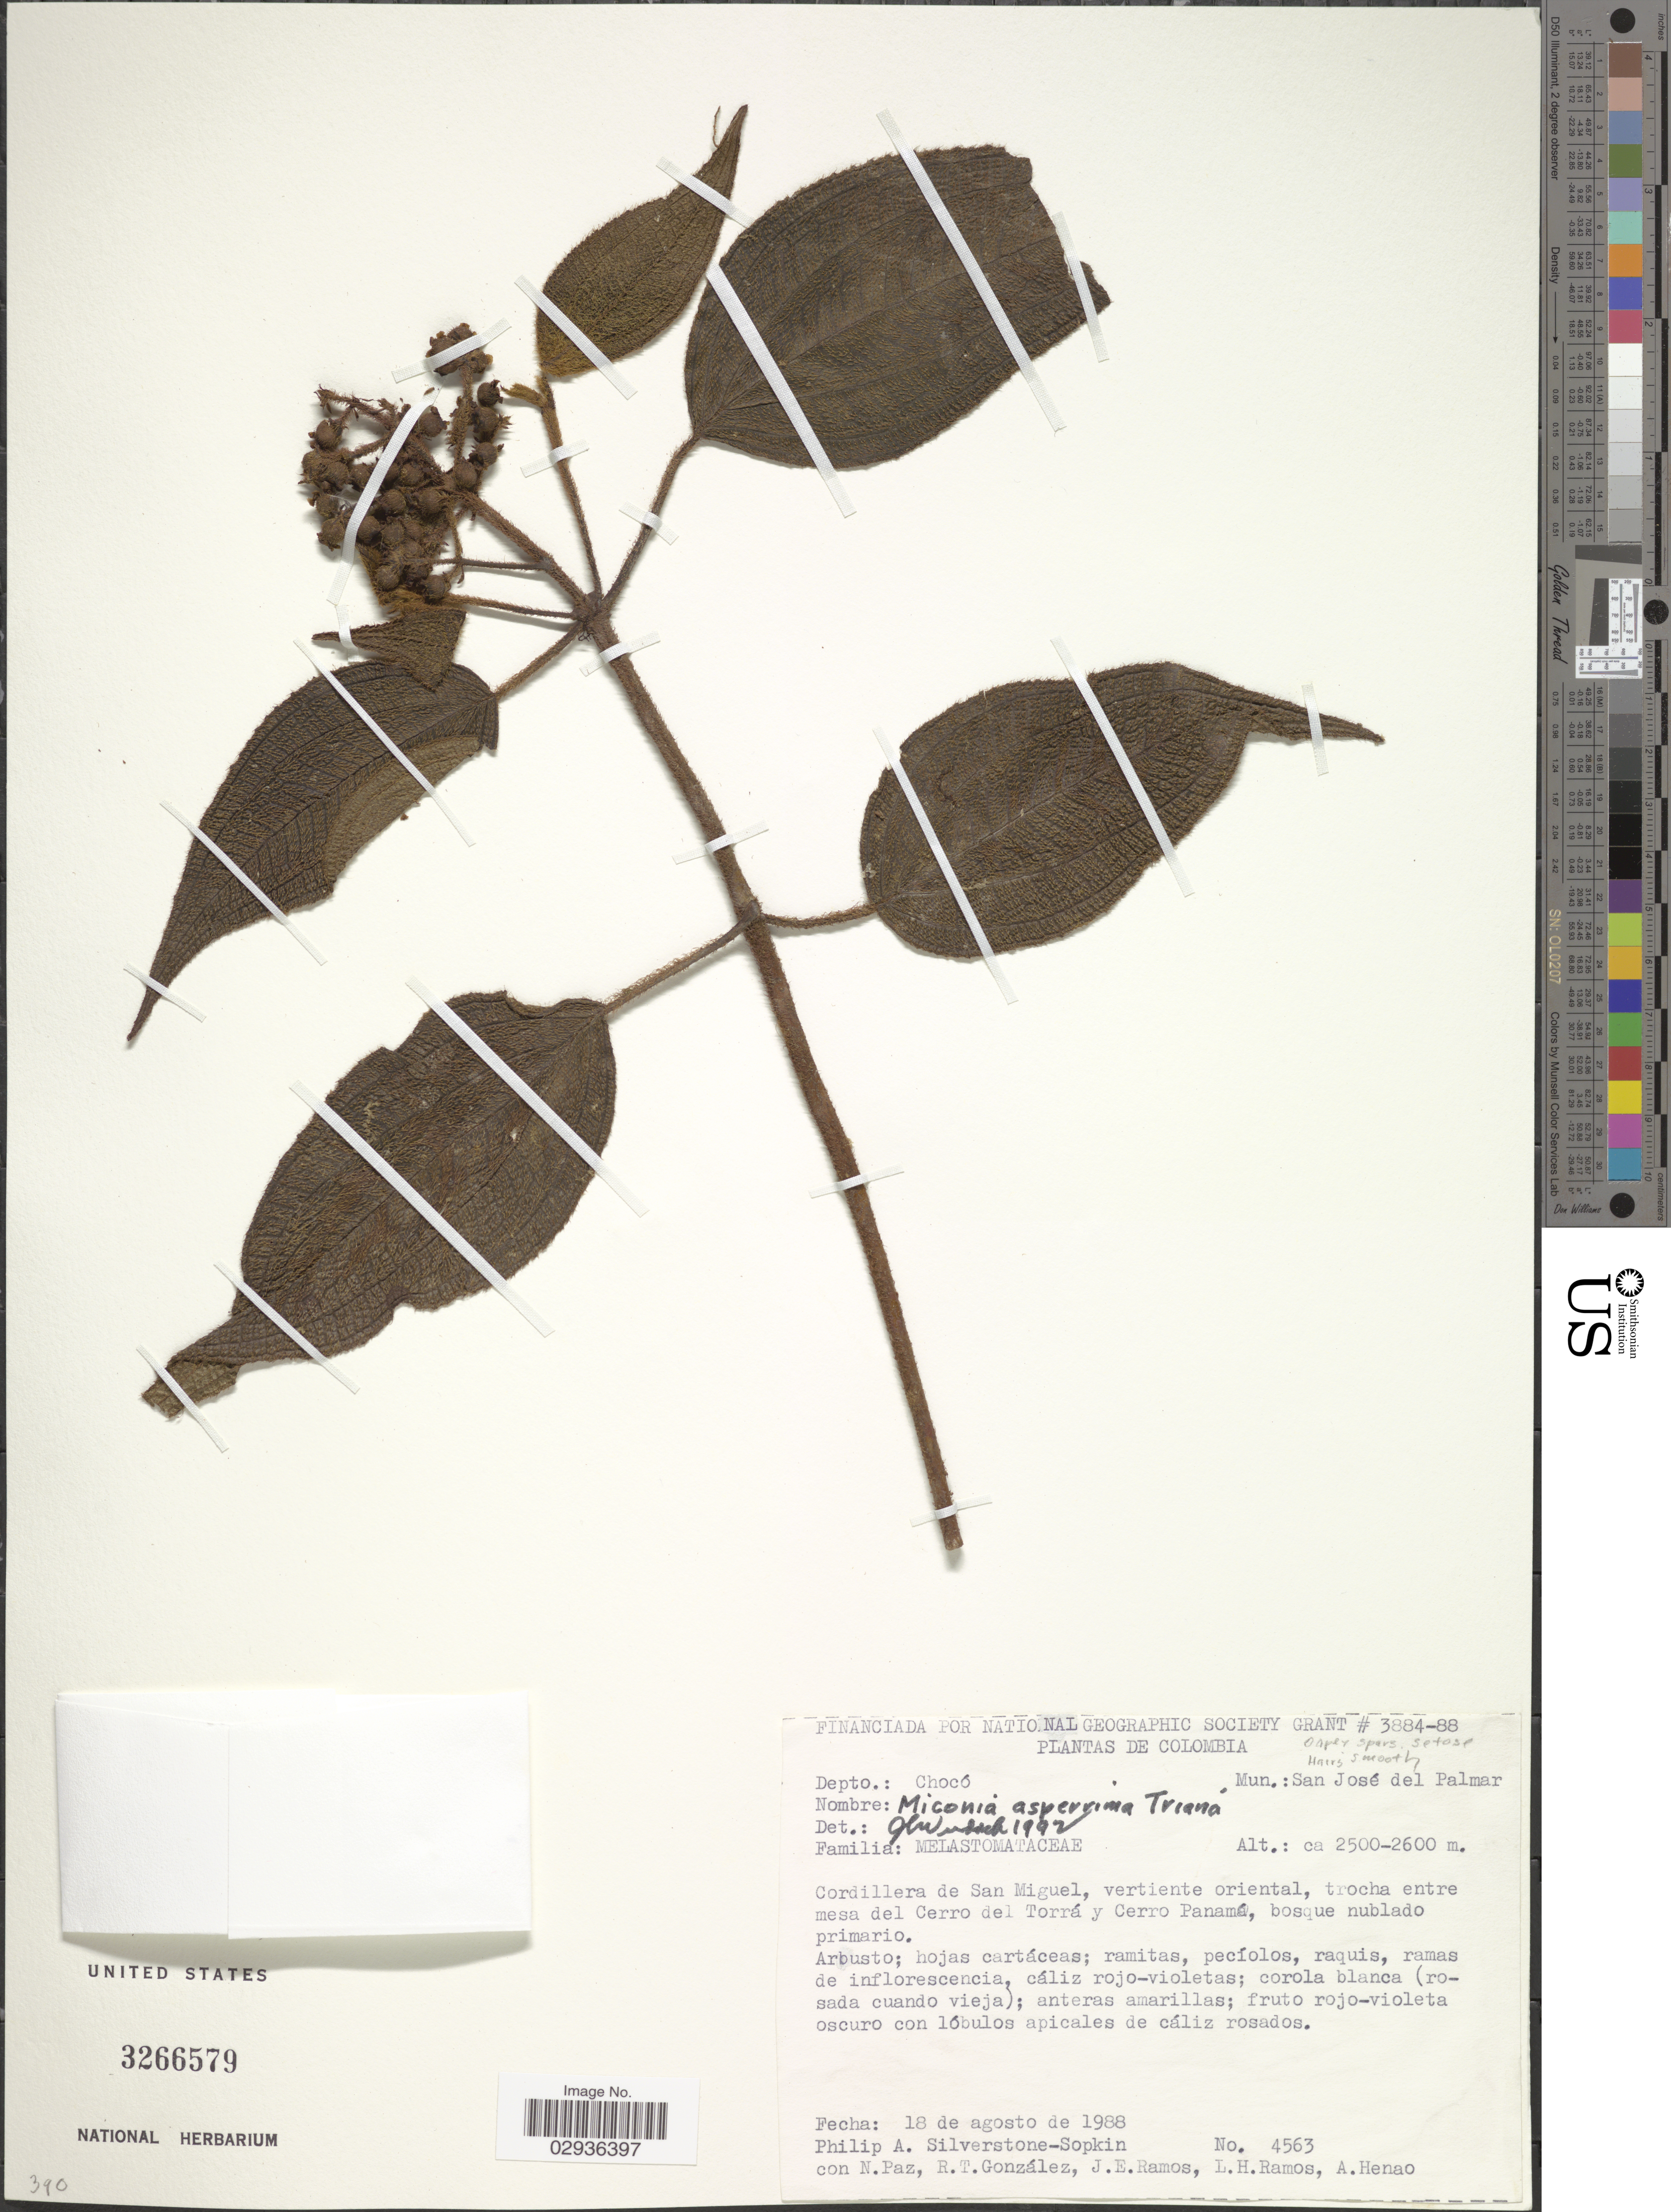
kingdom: Plantae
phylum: Tracheophyta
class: Magnoliopsida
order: Myrtales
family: Melastomataceae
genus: Miconia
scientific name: Miconia asperrima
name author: Triana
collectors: P. A. Silverstone-Sopkin, N. Paz, R. Gonzalez, J. E. Ramos & et al.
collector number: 4563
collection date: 1988-08-18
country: Colombia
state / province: Chocó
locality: Mun.: San José del Palmar, Cordillera de San Miguel, vertiente oriental, trocha entre mesa del Cerro del Torrá y Cerro Panamá.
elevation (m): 2500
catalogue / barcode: US 3266579